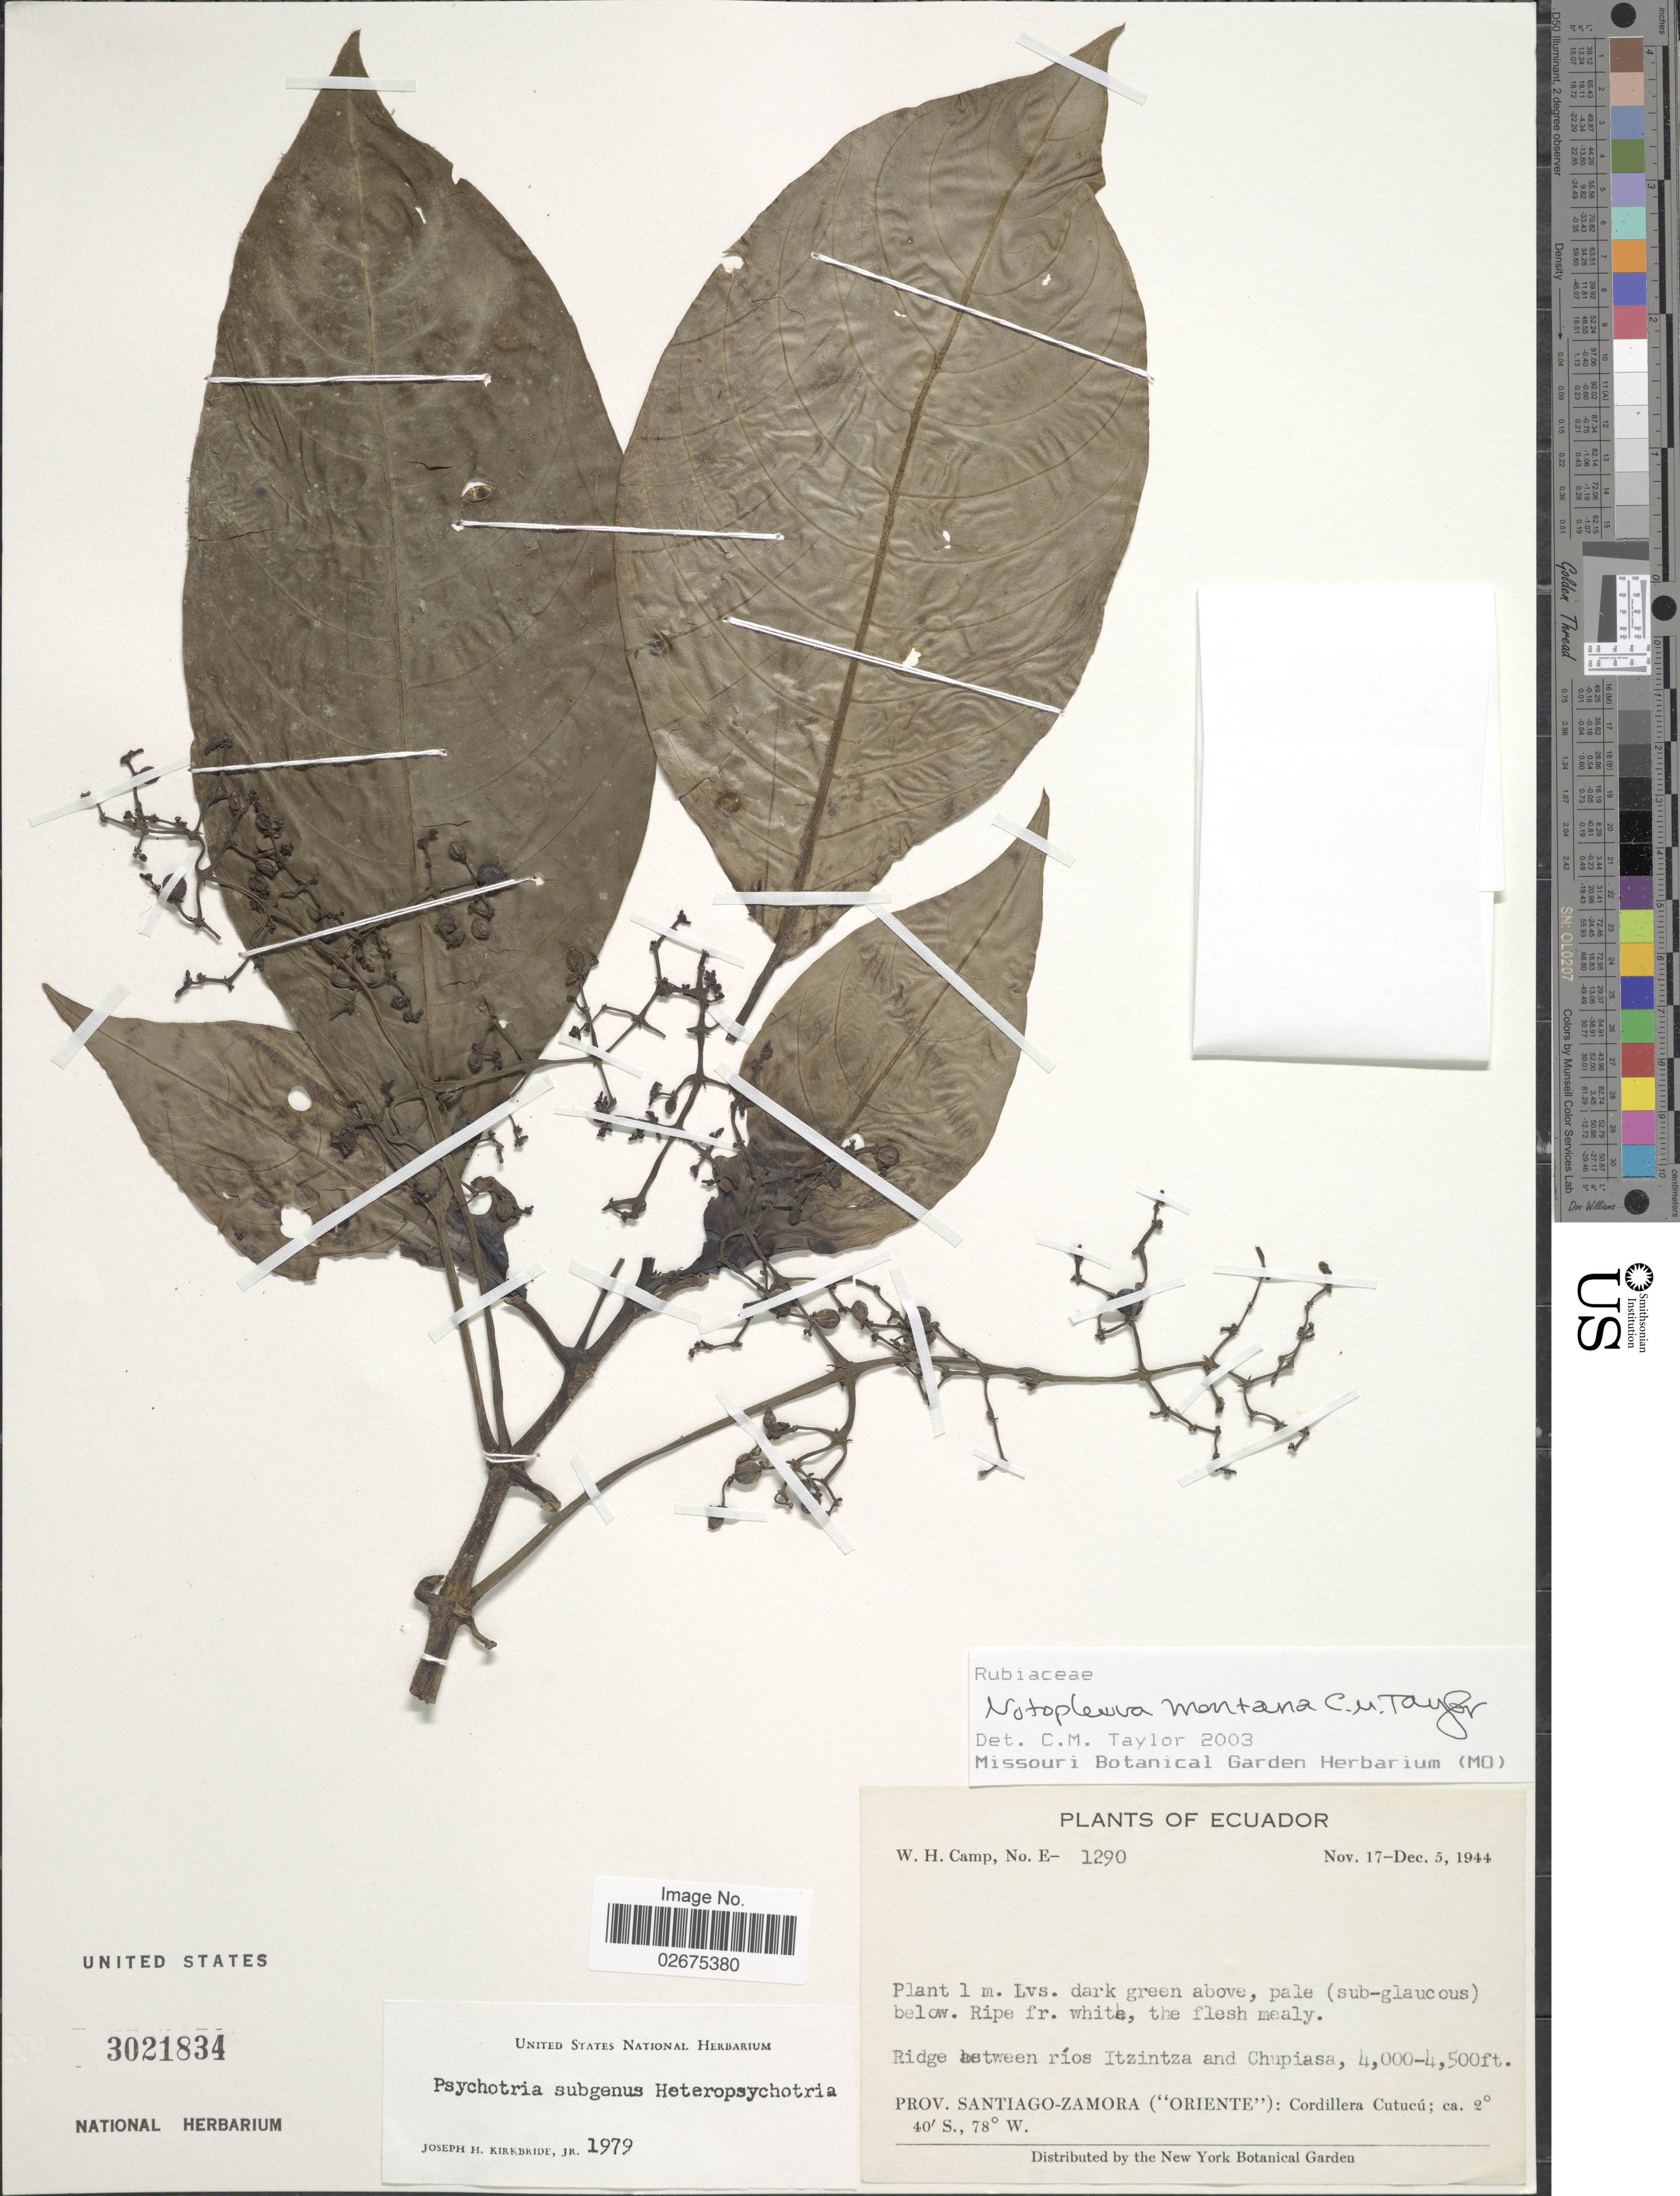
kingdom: Plantae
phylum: Tracheophyta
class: Magnoliopsida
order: Gentianales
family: Rubiaceae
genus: Notopleura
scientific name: Notopleura montana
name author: C.M. Taylor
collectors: W. H. Camp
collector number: E-1290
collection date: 1944-11-17/1944-12-05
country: Ecuador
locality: Ridge between ríos Itzintza and Chupiasa, Prov. Santiago-Zamora ('Oriente'): Cordillera Cutucú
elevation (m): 1219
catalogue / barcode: US 3021834